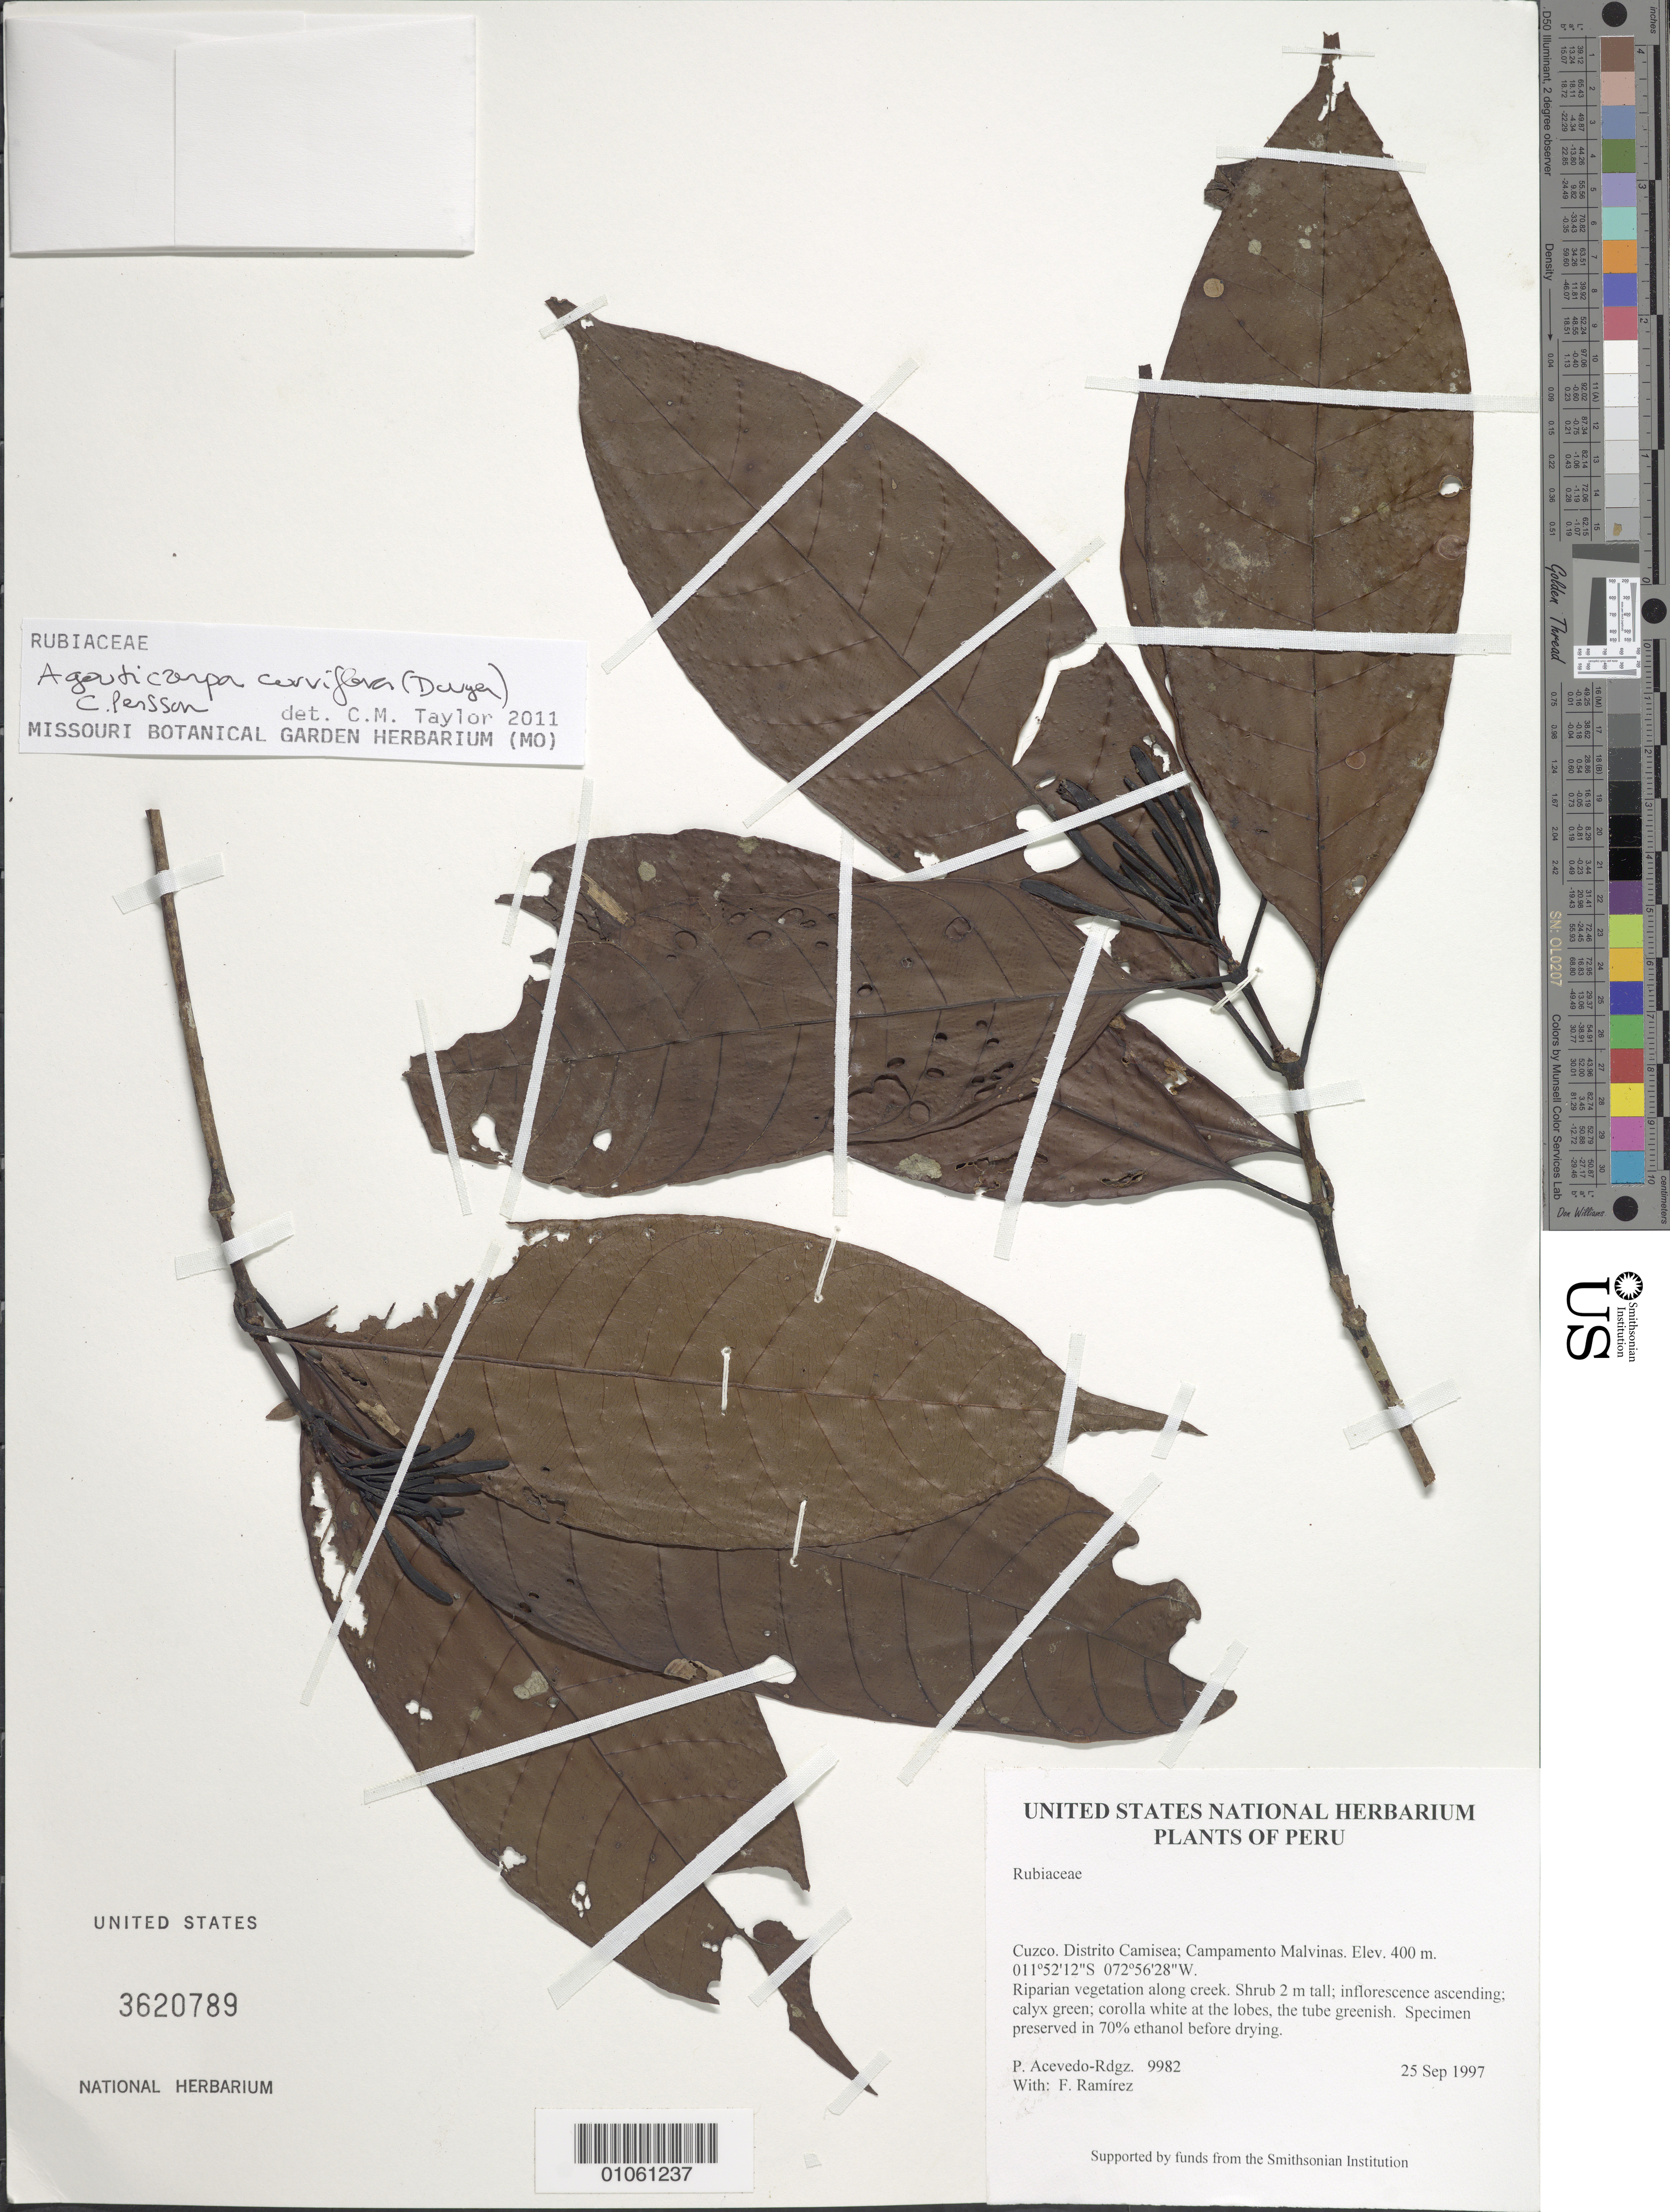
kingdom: Plantae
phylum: Tracheophyta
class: Magnoliopsida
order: Gentianales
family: Rubiaceae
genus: Agouticarpa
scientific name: Agouticarpa curviflora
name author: (Dwyer) C.H. Perss.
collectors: P. Acevedo-Rodr. & F. Ramirez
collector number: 9982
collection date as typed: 25 Sep 1997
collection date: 1997-09-25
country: Peru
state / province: Cusco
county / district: Cusco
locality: Campamento Malvinas. Camisea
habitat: Riparian vegetation along creek.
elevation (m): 400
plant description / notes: US, NY, K, MO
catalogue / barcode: US 3620789